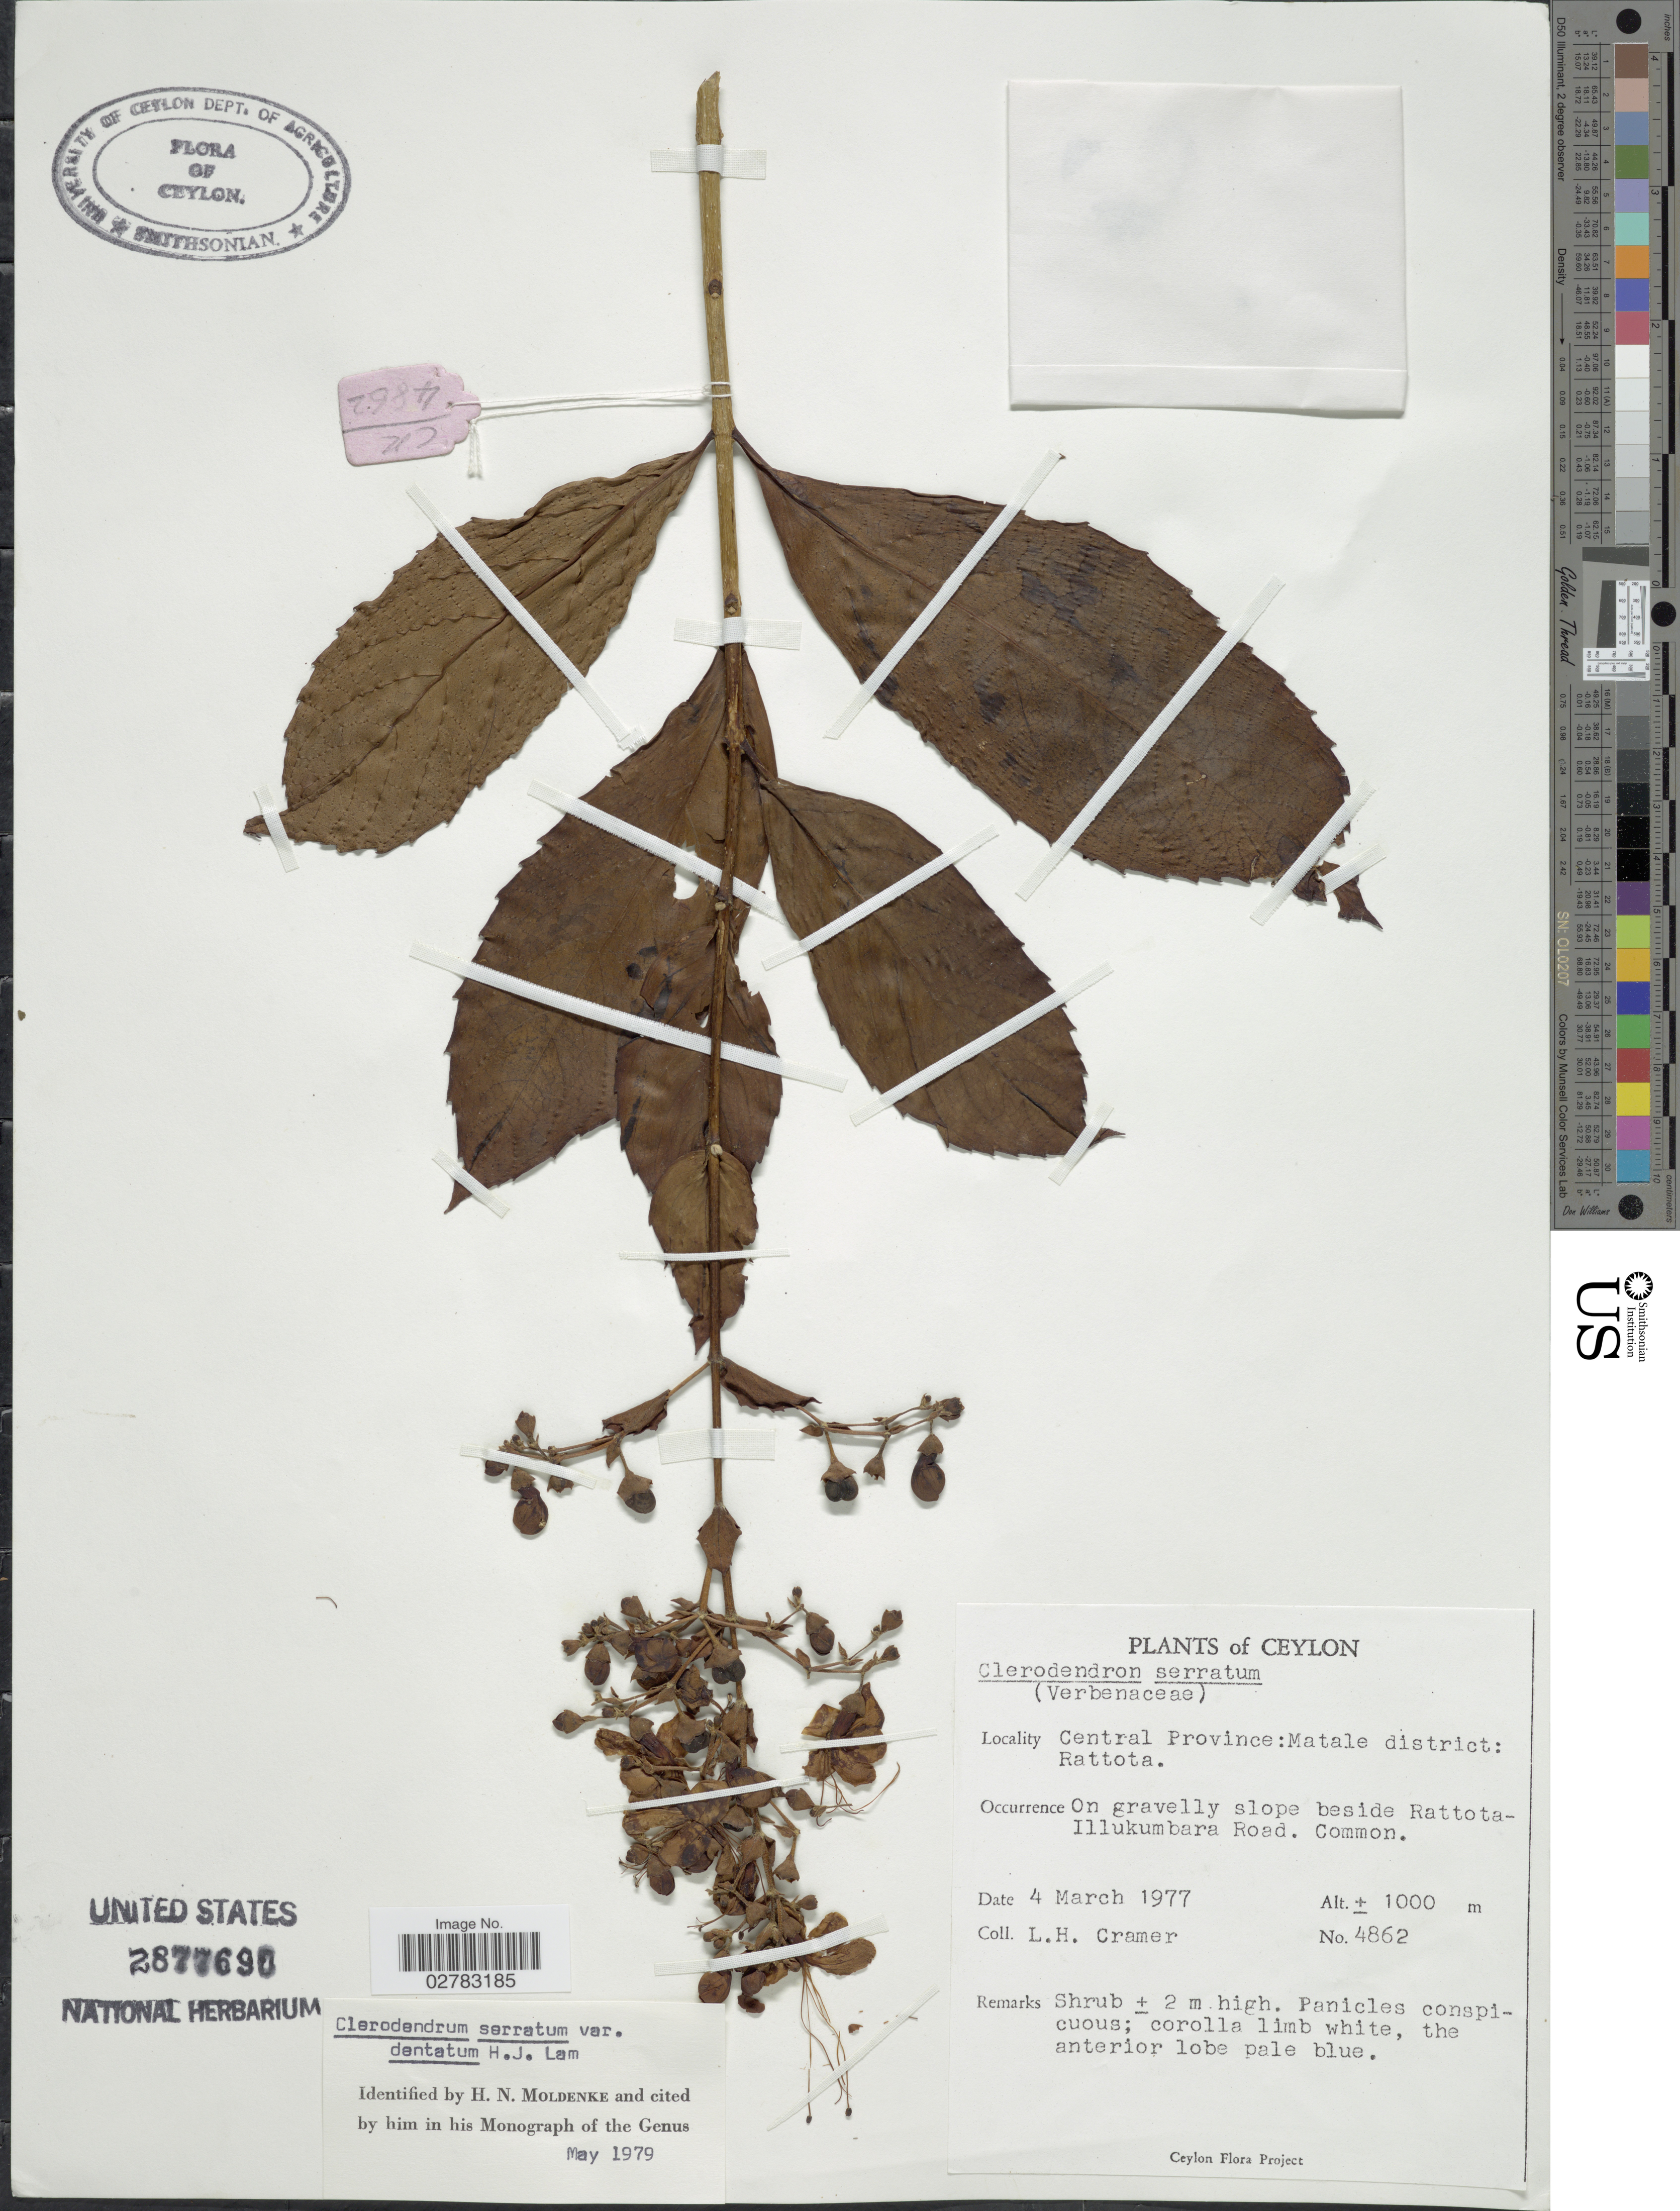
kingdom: Plantae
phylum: Tracheophyta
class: Magnoliopsida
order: Lamiales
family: Lamiaceae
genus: Clerodendrum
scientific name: Clerodendrum serratum var. dentatum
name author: H.J. Lam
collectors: L. H. Cramer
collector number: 4862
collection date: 1977-03-04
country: Sri Lanka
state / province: Central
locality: Ceylon. Matale district: Rattota. On gravelly slope beside Rattota-Illukumbara Road.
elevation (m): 1000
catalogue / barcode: US 2877690